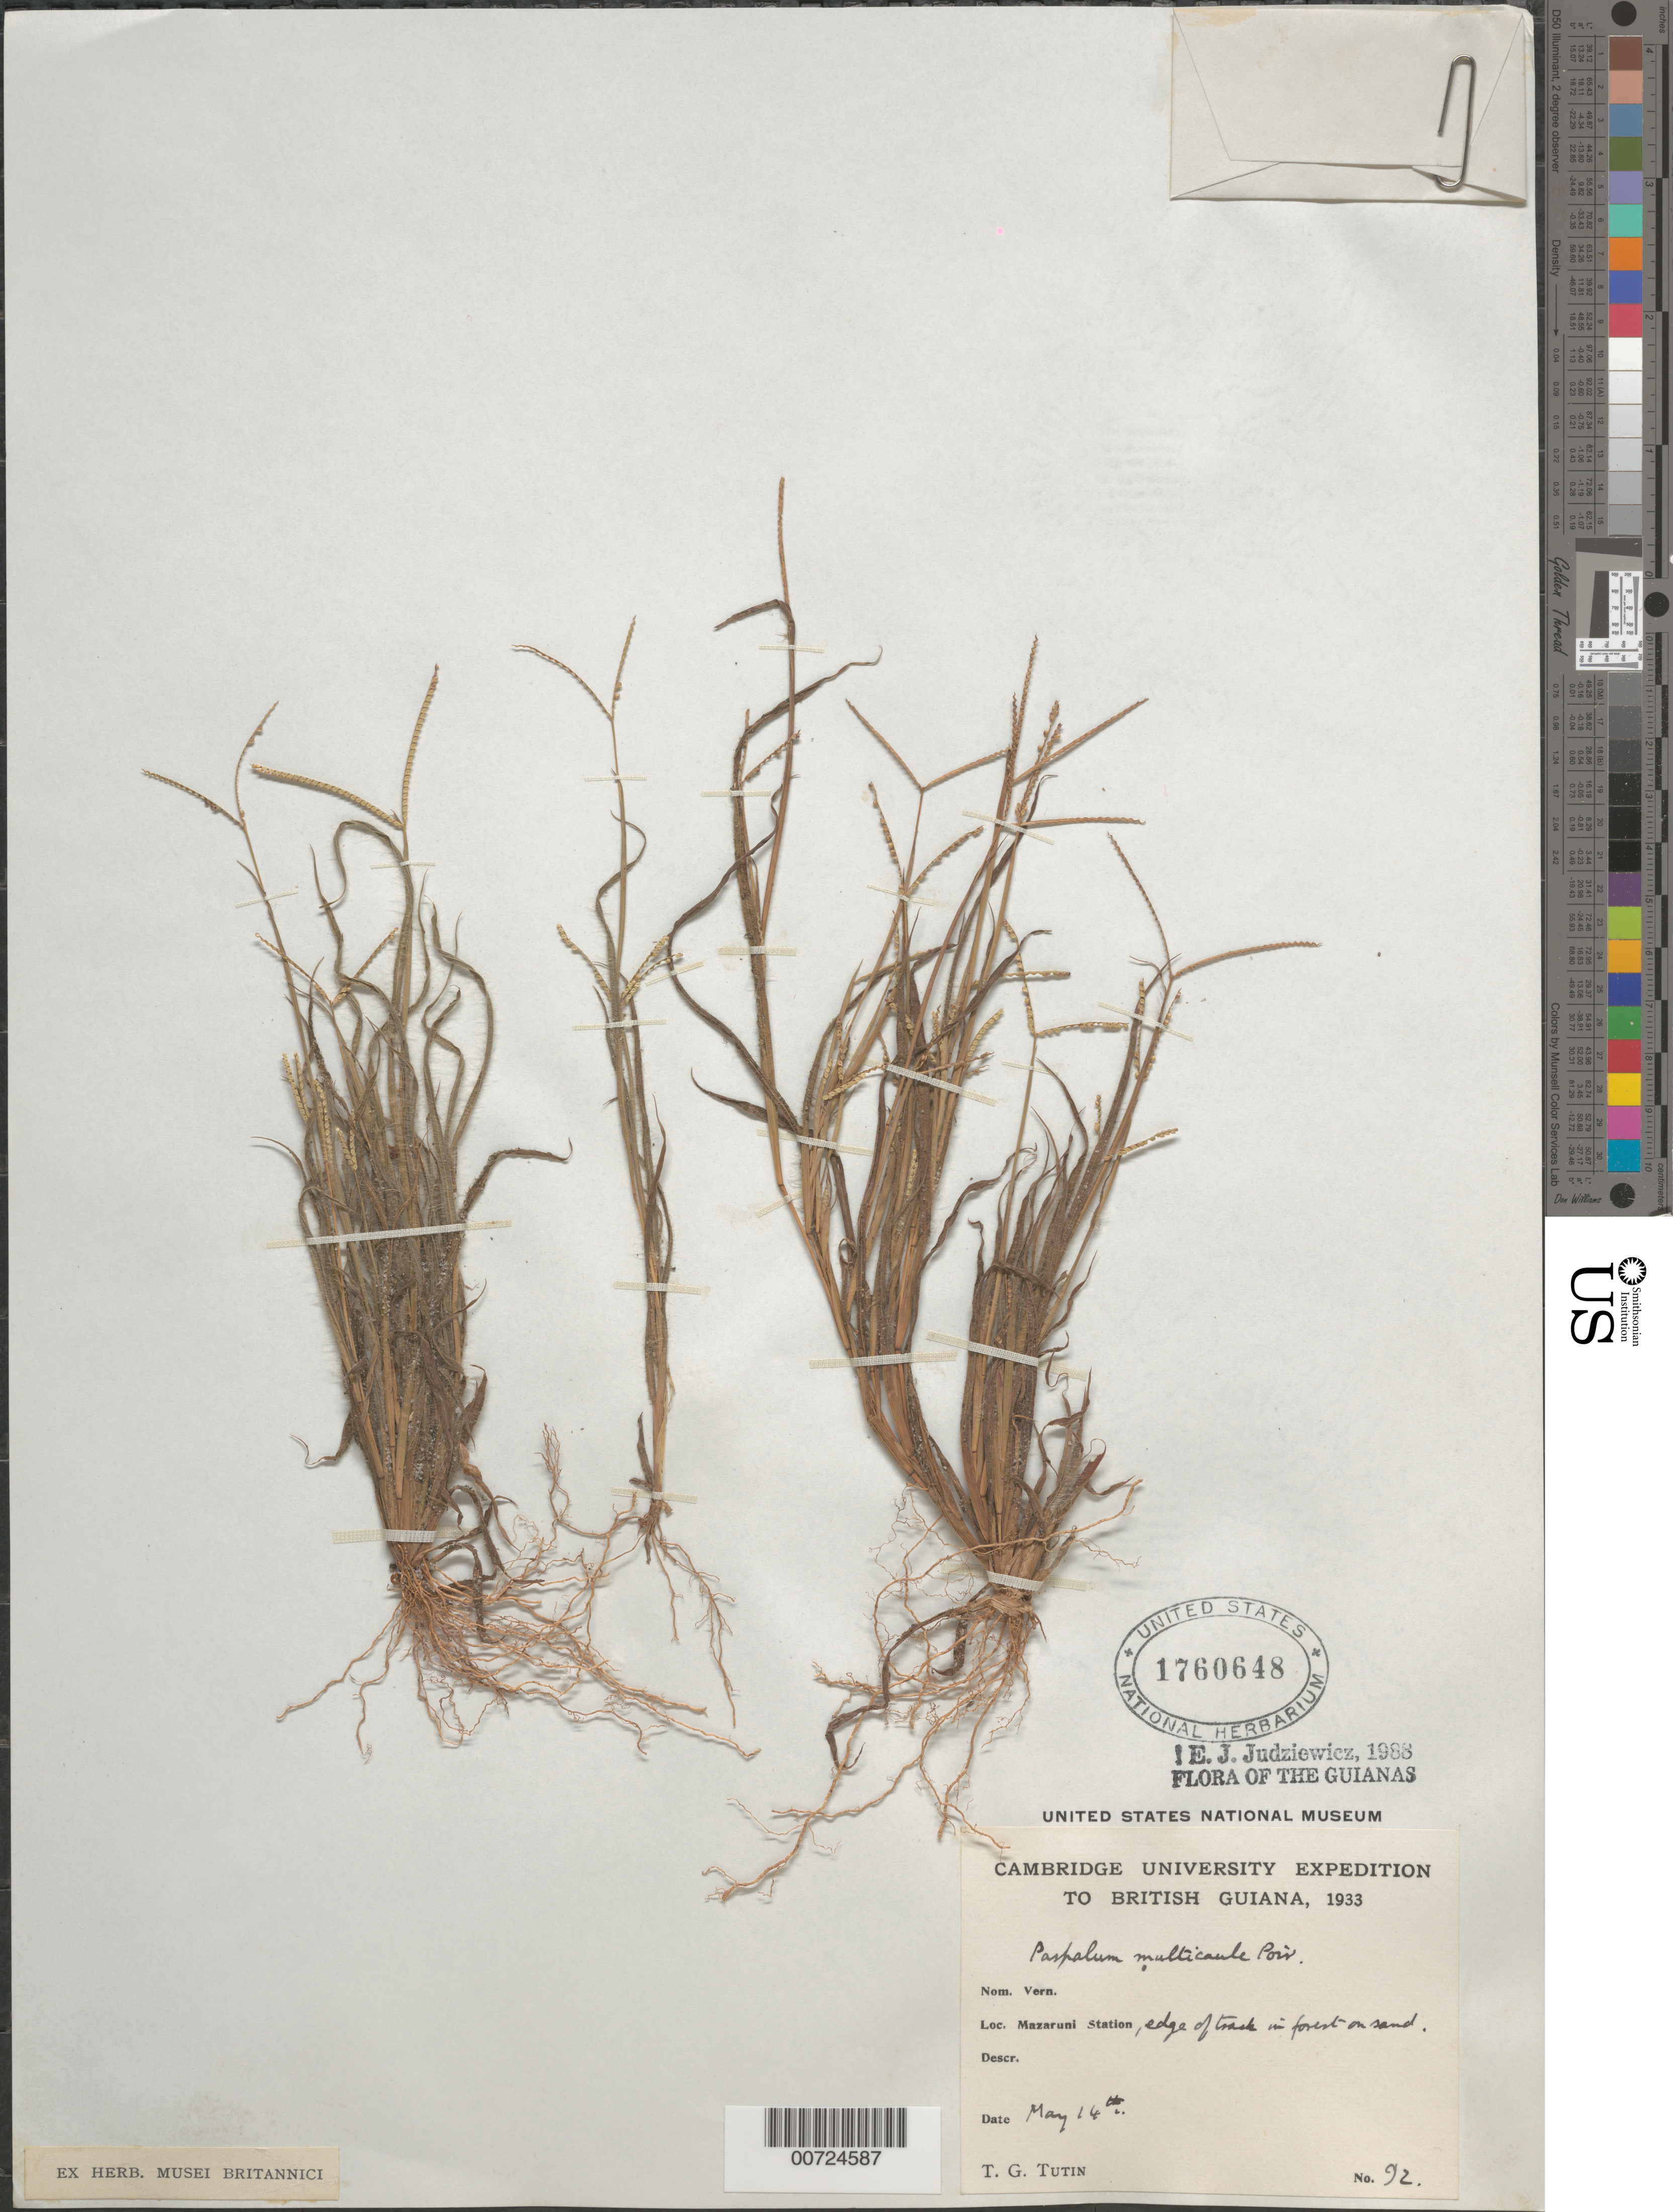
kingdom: Plantae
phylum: Tracheophyta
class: Liliopsida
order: Poales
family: Poaceae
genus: Paspalum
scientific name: Paspalum multicaule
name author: Poir.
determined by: Judziewicz, E. J.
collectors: T. G. Tutin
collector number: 92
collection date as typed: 14-May-33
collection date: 1933-05-14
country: Guyana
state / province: Cuyuni-Mazaruni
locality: Mazaruni Station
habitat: Edge of track in forest on sand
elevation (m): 30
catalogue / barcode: US 1760648